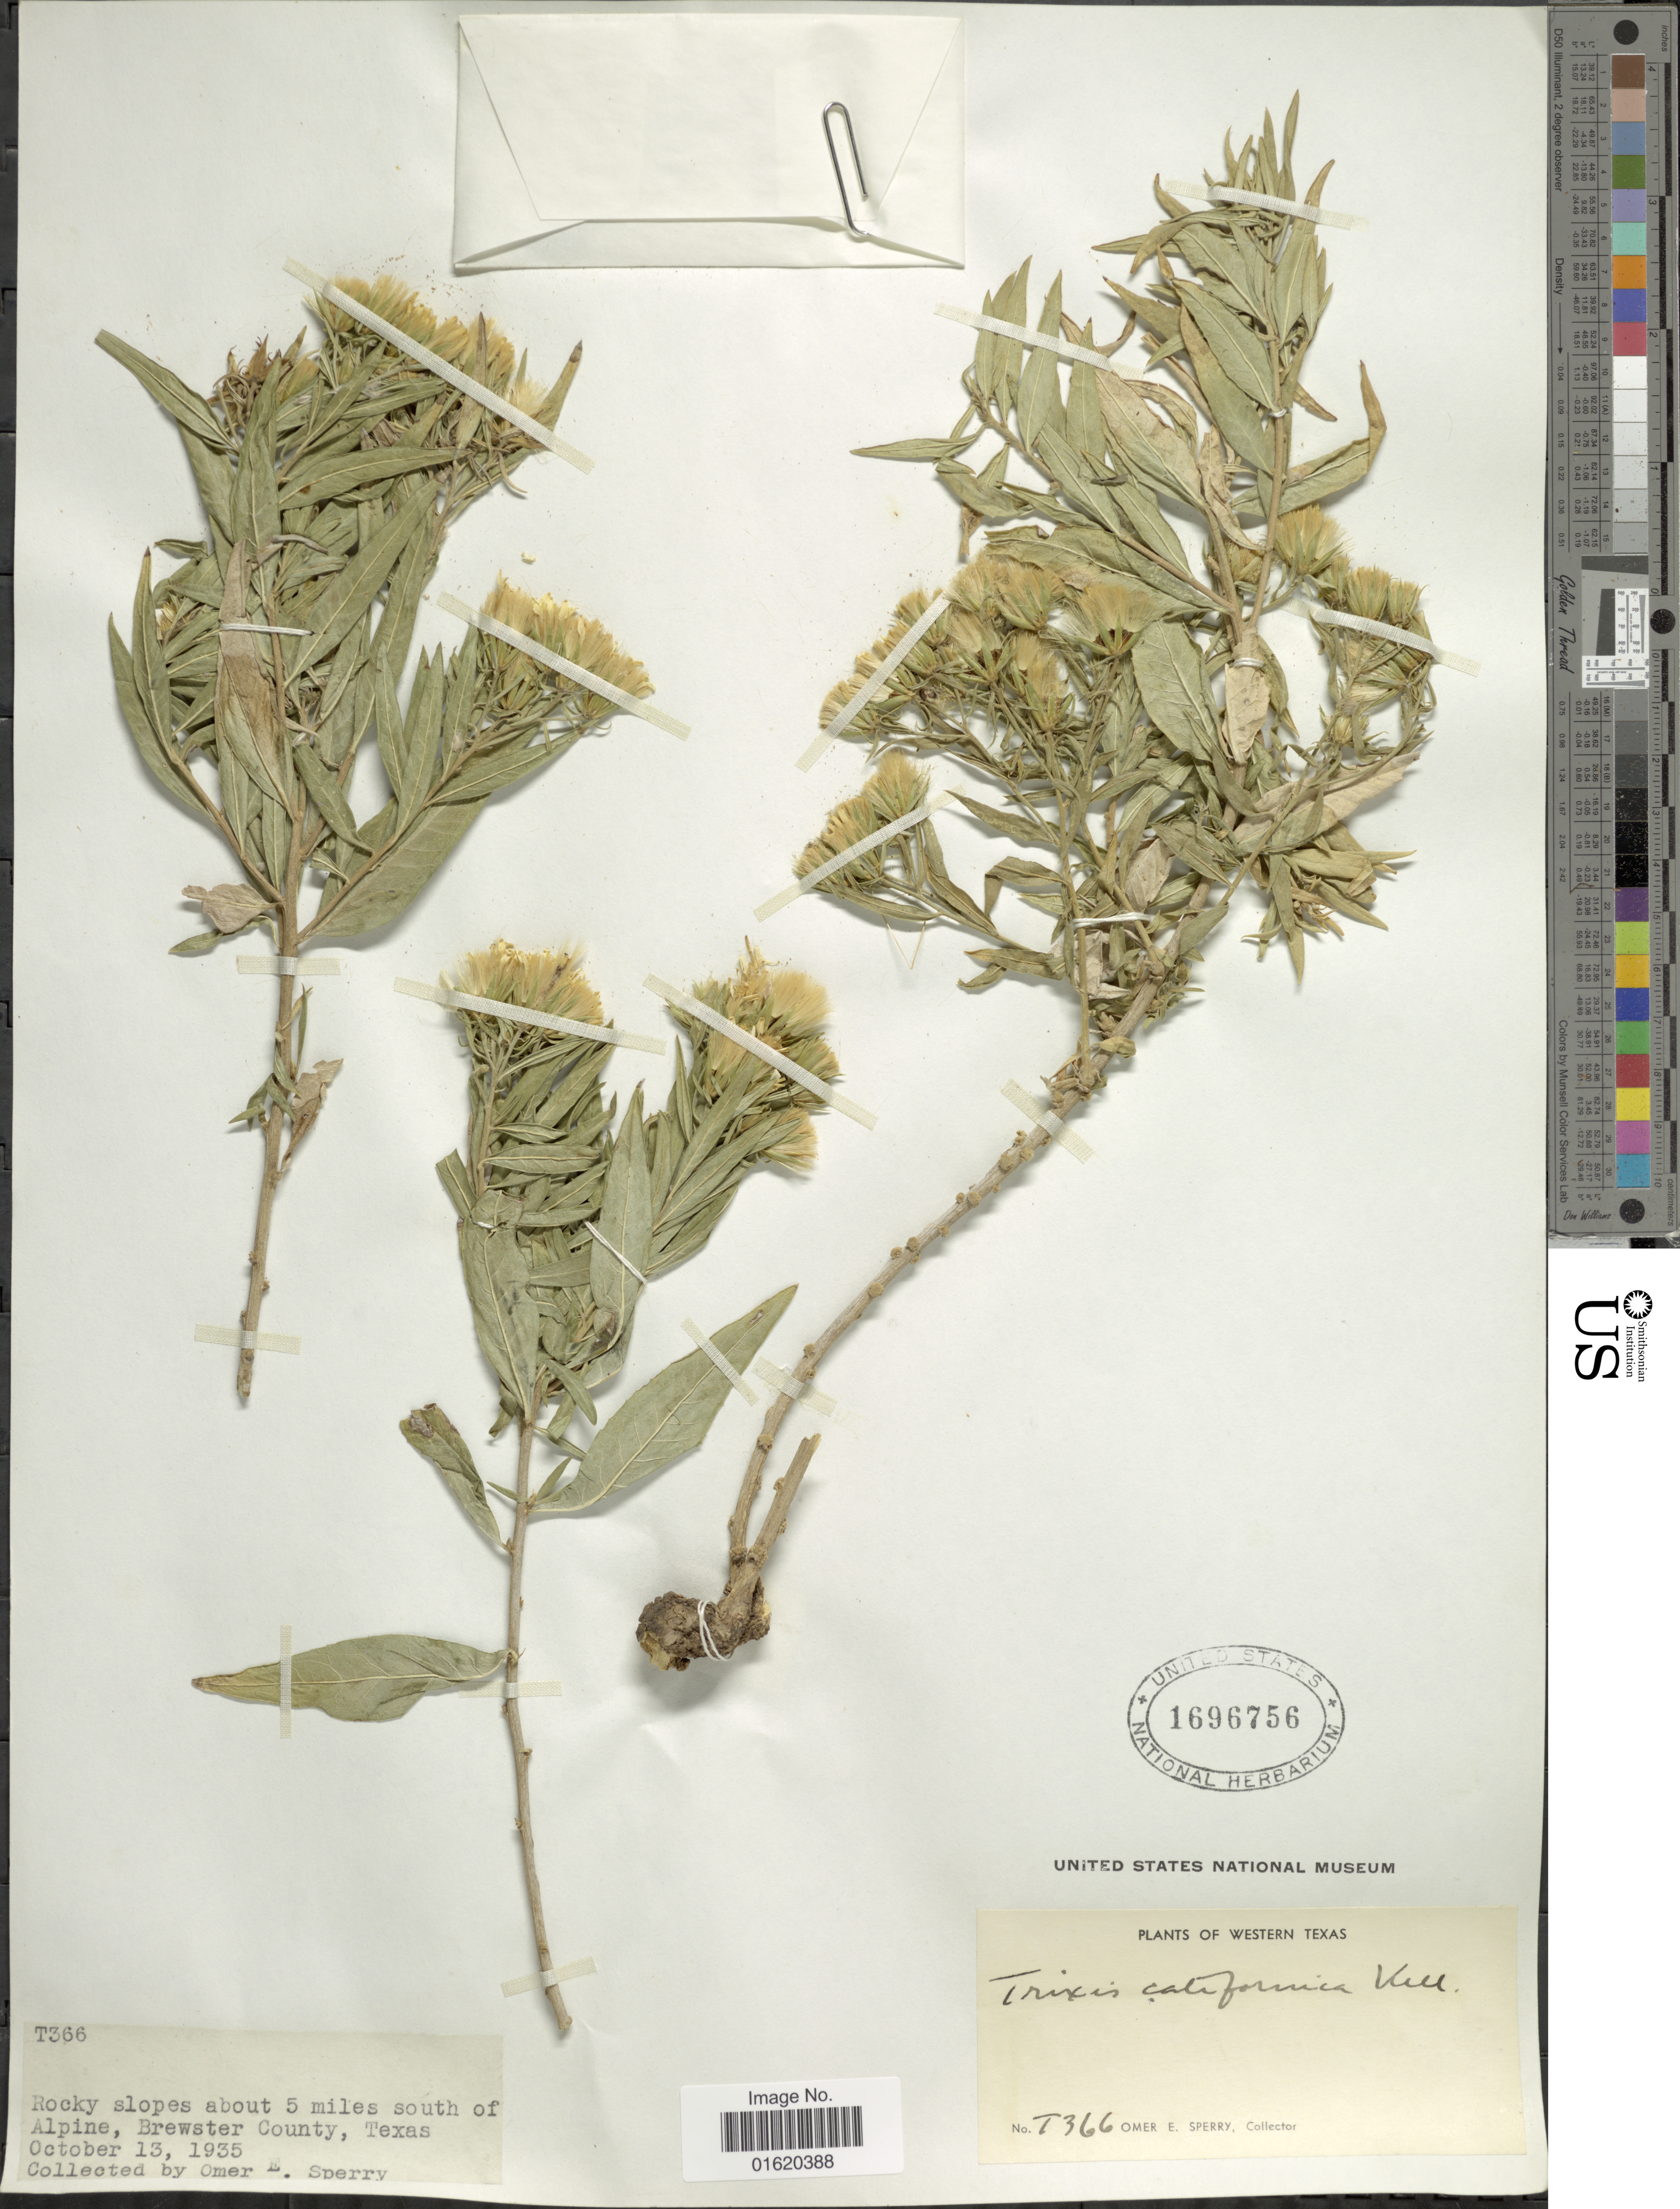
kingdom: Plantae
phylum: Tracheophyta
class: Magnoliopsida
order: Asterales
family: Asteraceae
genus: Trixis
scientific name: Trixis californica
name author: Kellogg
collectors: O. E. Sperry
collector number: T366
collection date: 1935-10-13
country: United States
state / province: Texas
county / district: Brewster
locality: Western Texas, rocky slopes about 5 miles south of Alpine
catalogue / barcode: US 1696756